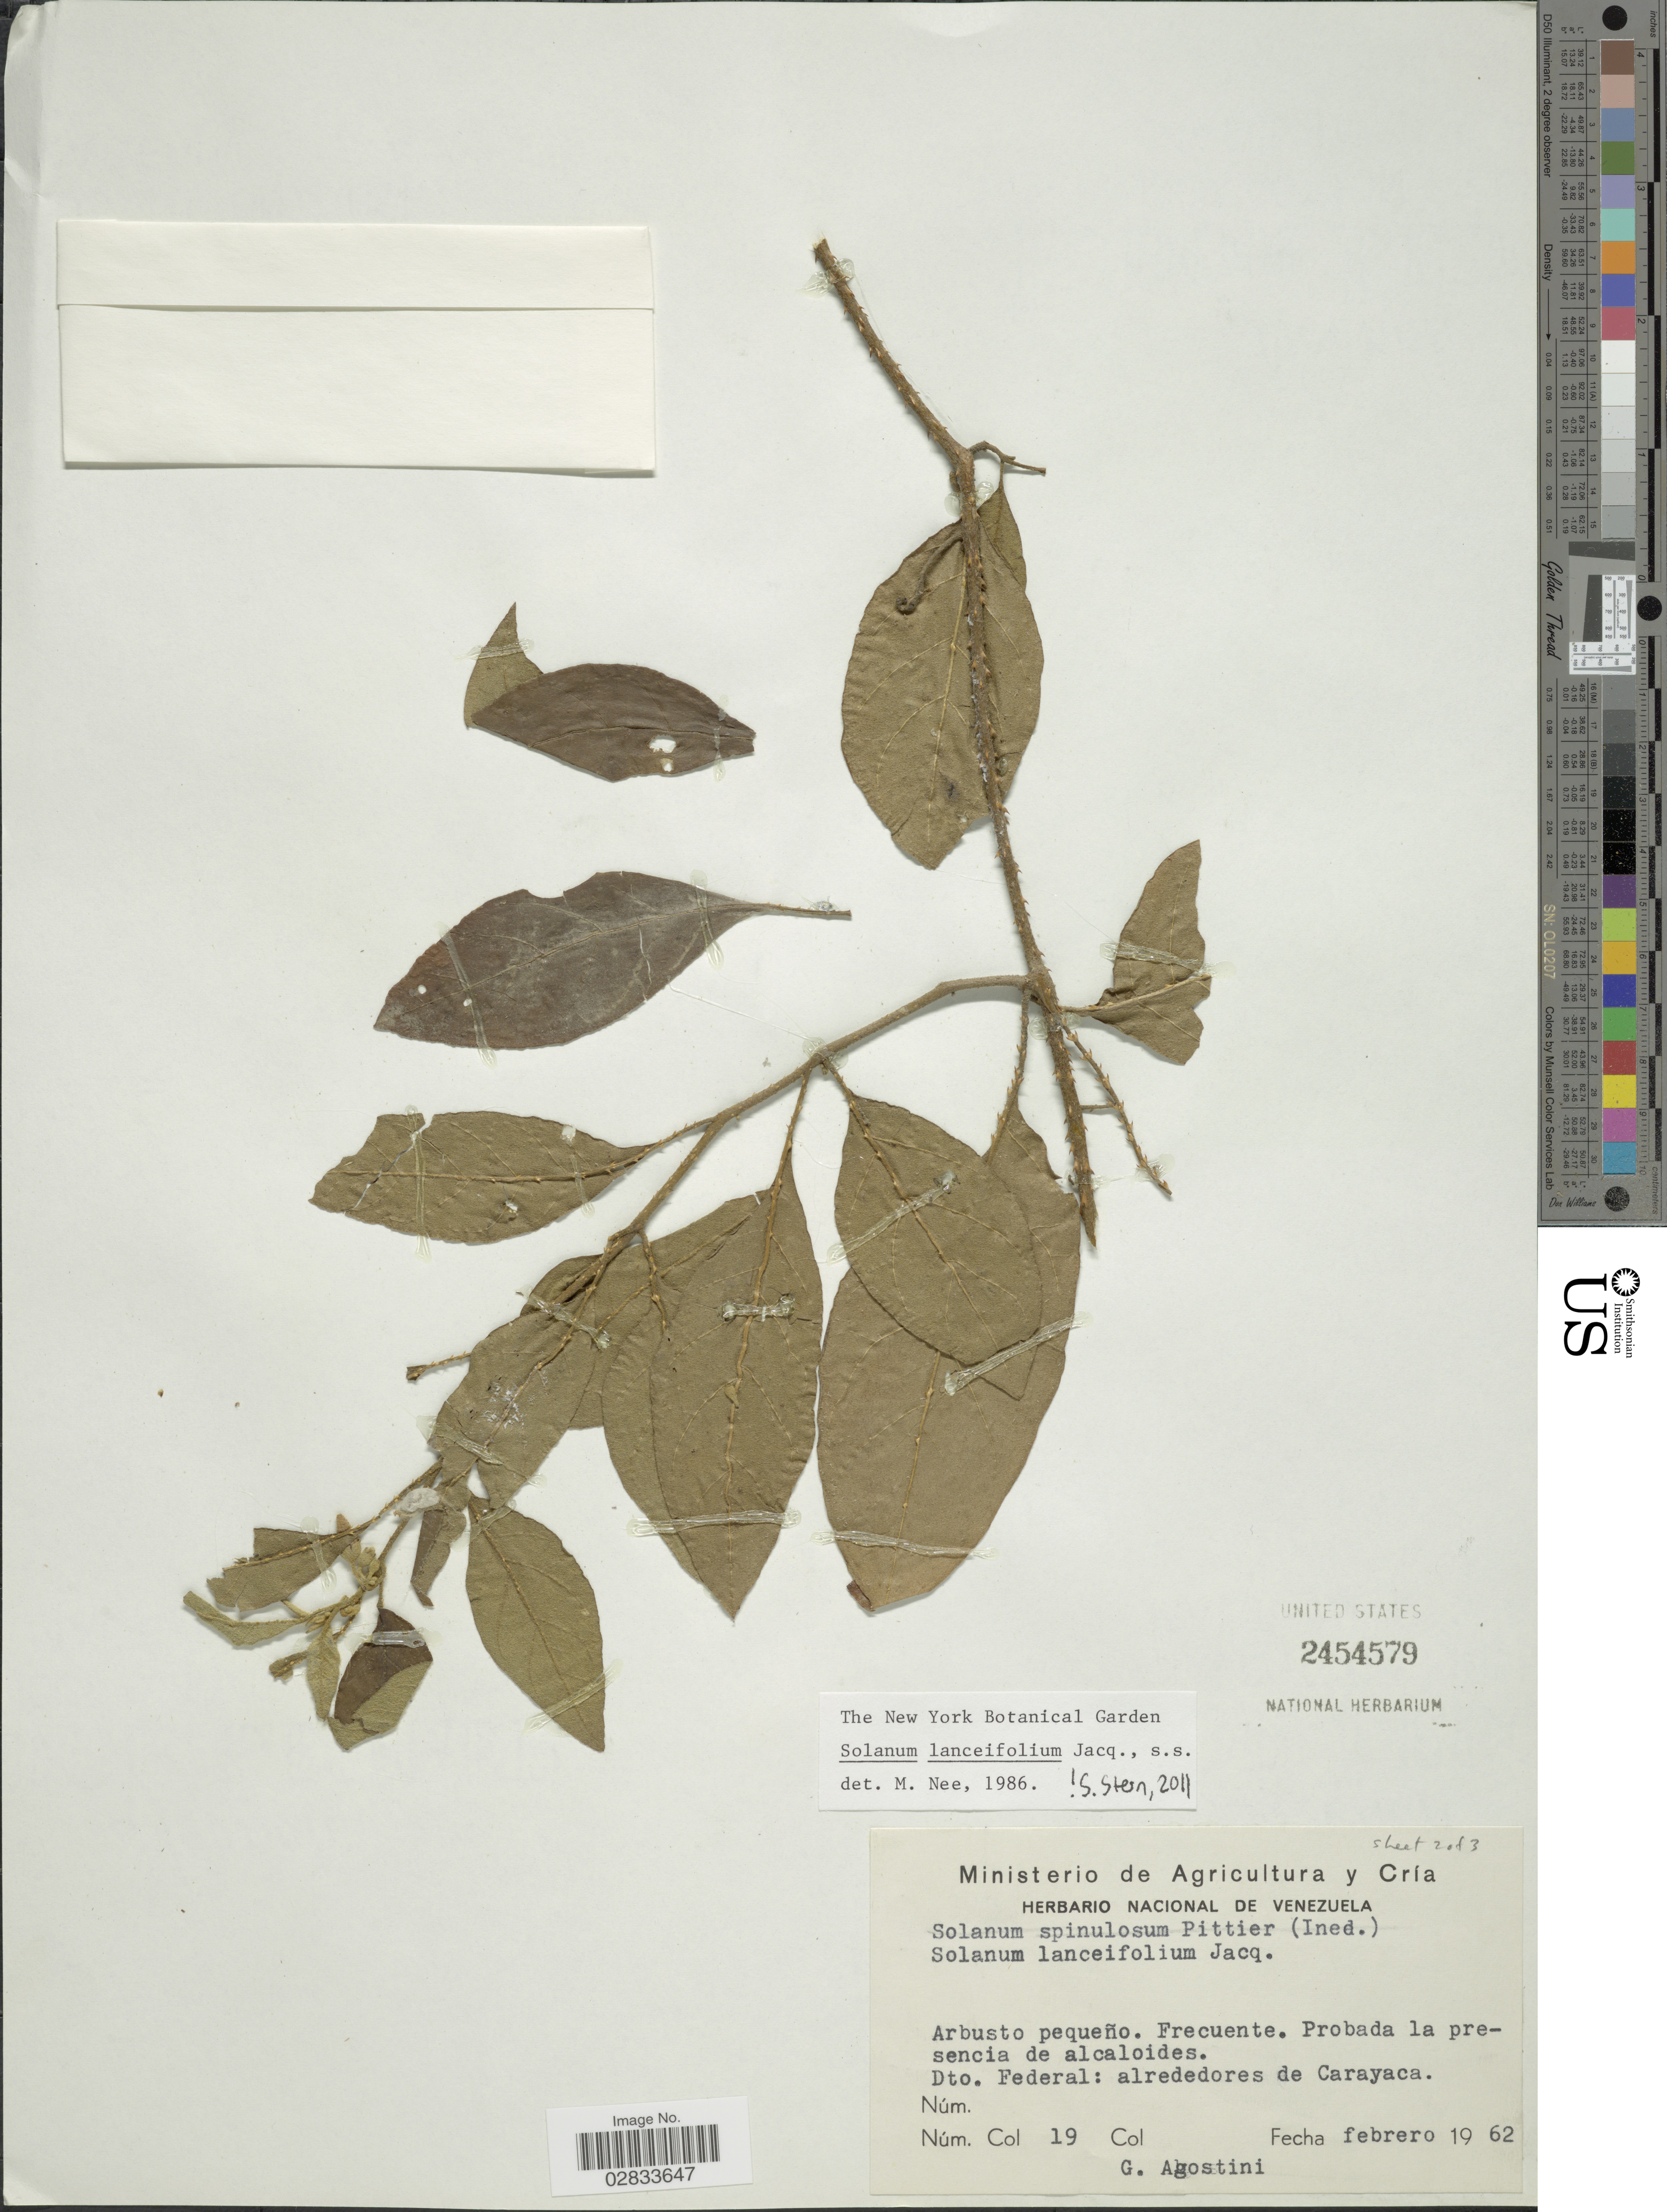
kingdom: Plantae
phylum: Tracheophyta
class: Magnoliopsida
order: Solanales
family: Solanaceae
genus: Solanum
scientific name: Solanum lanceifolium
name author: Jacq.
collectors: G. Agostini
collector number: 19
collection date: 1962-02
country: Venezuela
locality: Dto. Federal: alrededores de Carayaca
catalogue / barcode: US 2454579